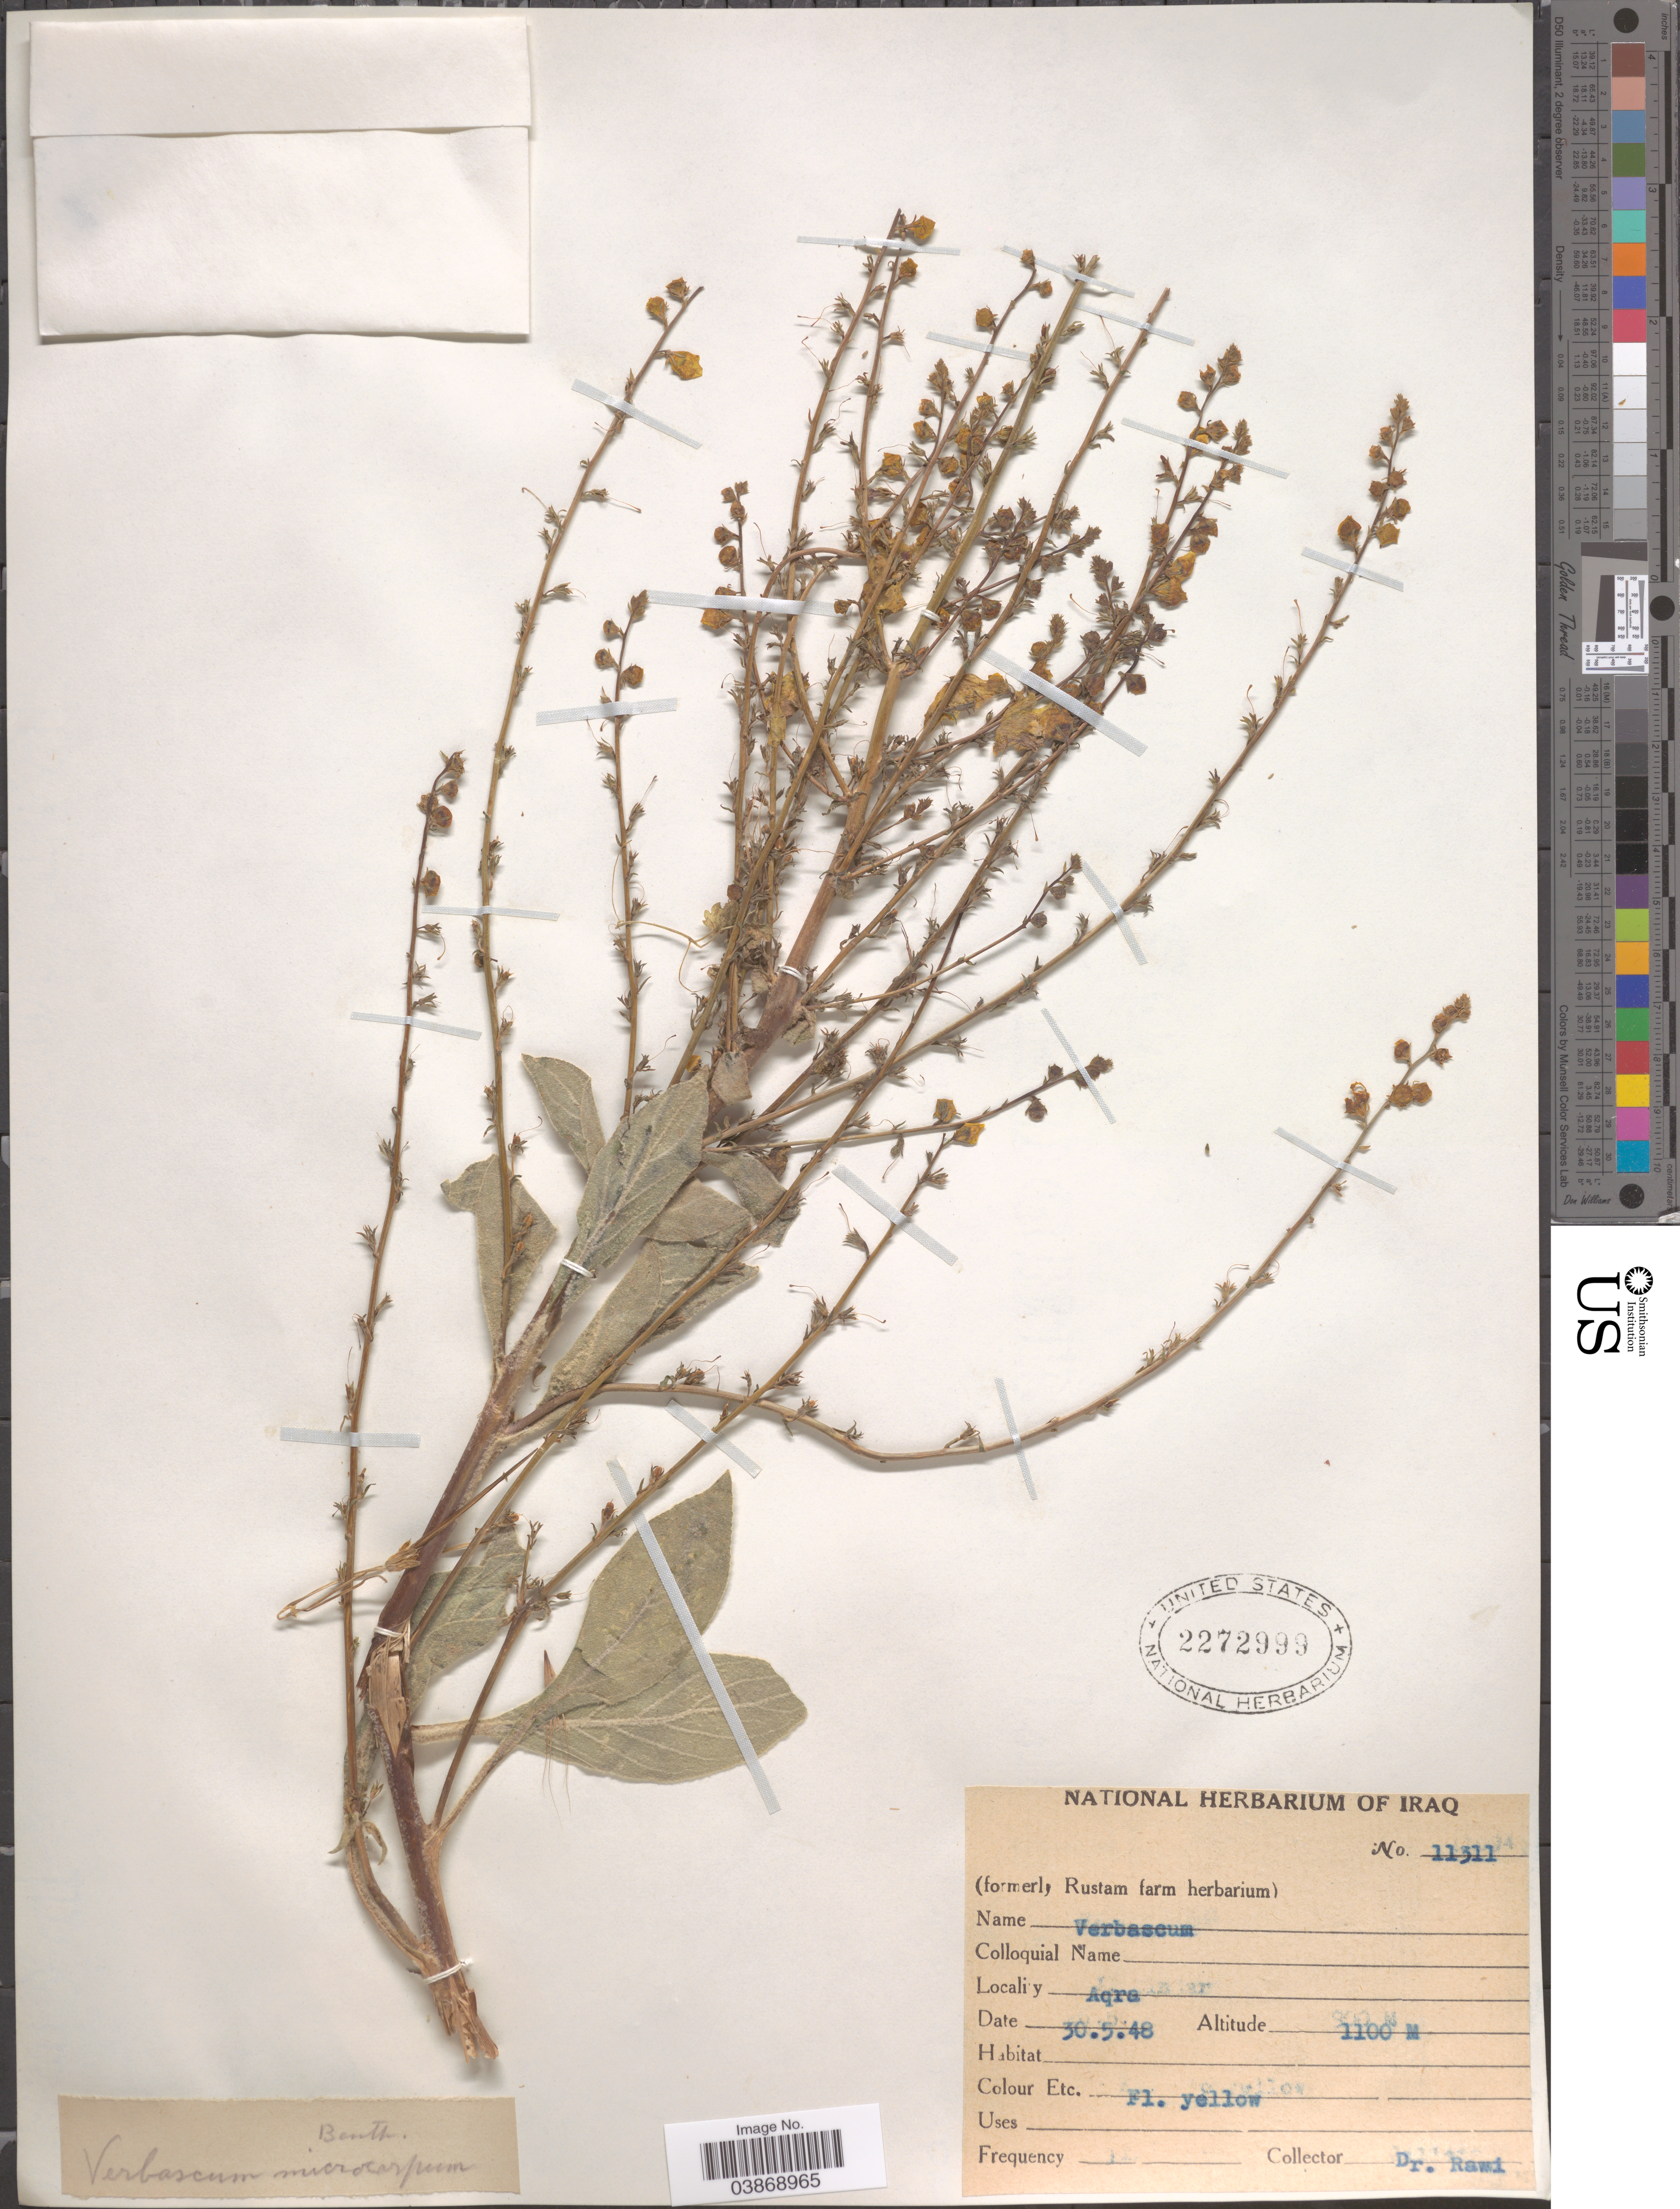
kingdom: Plantae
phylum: Tracheophyta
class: Magnoliopsida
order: Lamiales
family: Scrophulariaceae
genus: Verbascum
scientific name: Verbascum sp.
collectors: -. Rawi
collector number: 11311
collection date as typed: Transcribed d/m/y: 30/5/48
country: Iraq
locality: Aqra.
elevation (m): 1100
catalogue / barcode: US 2272999